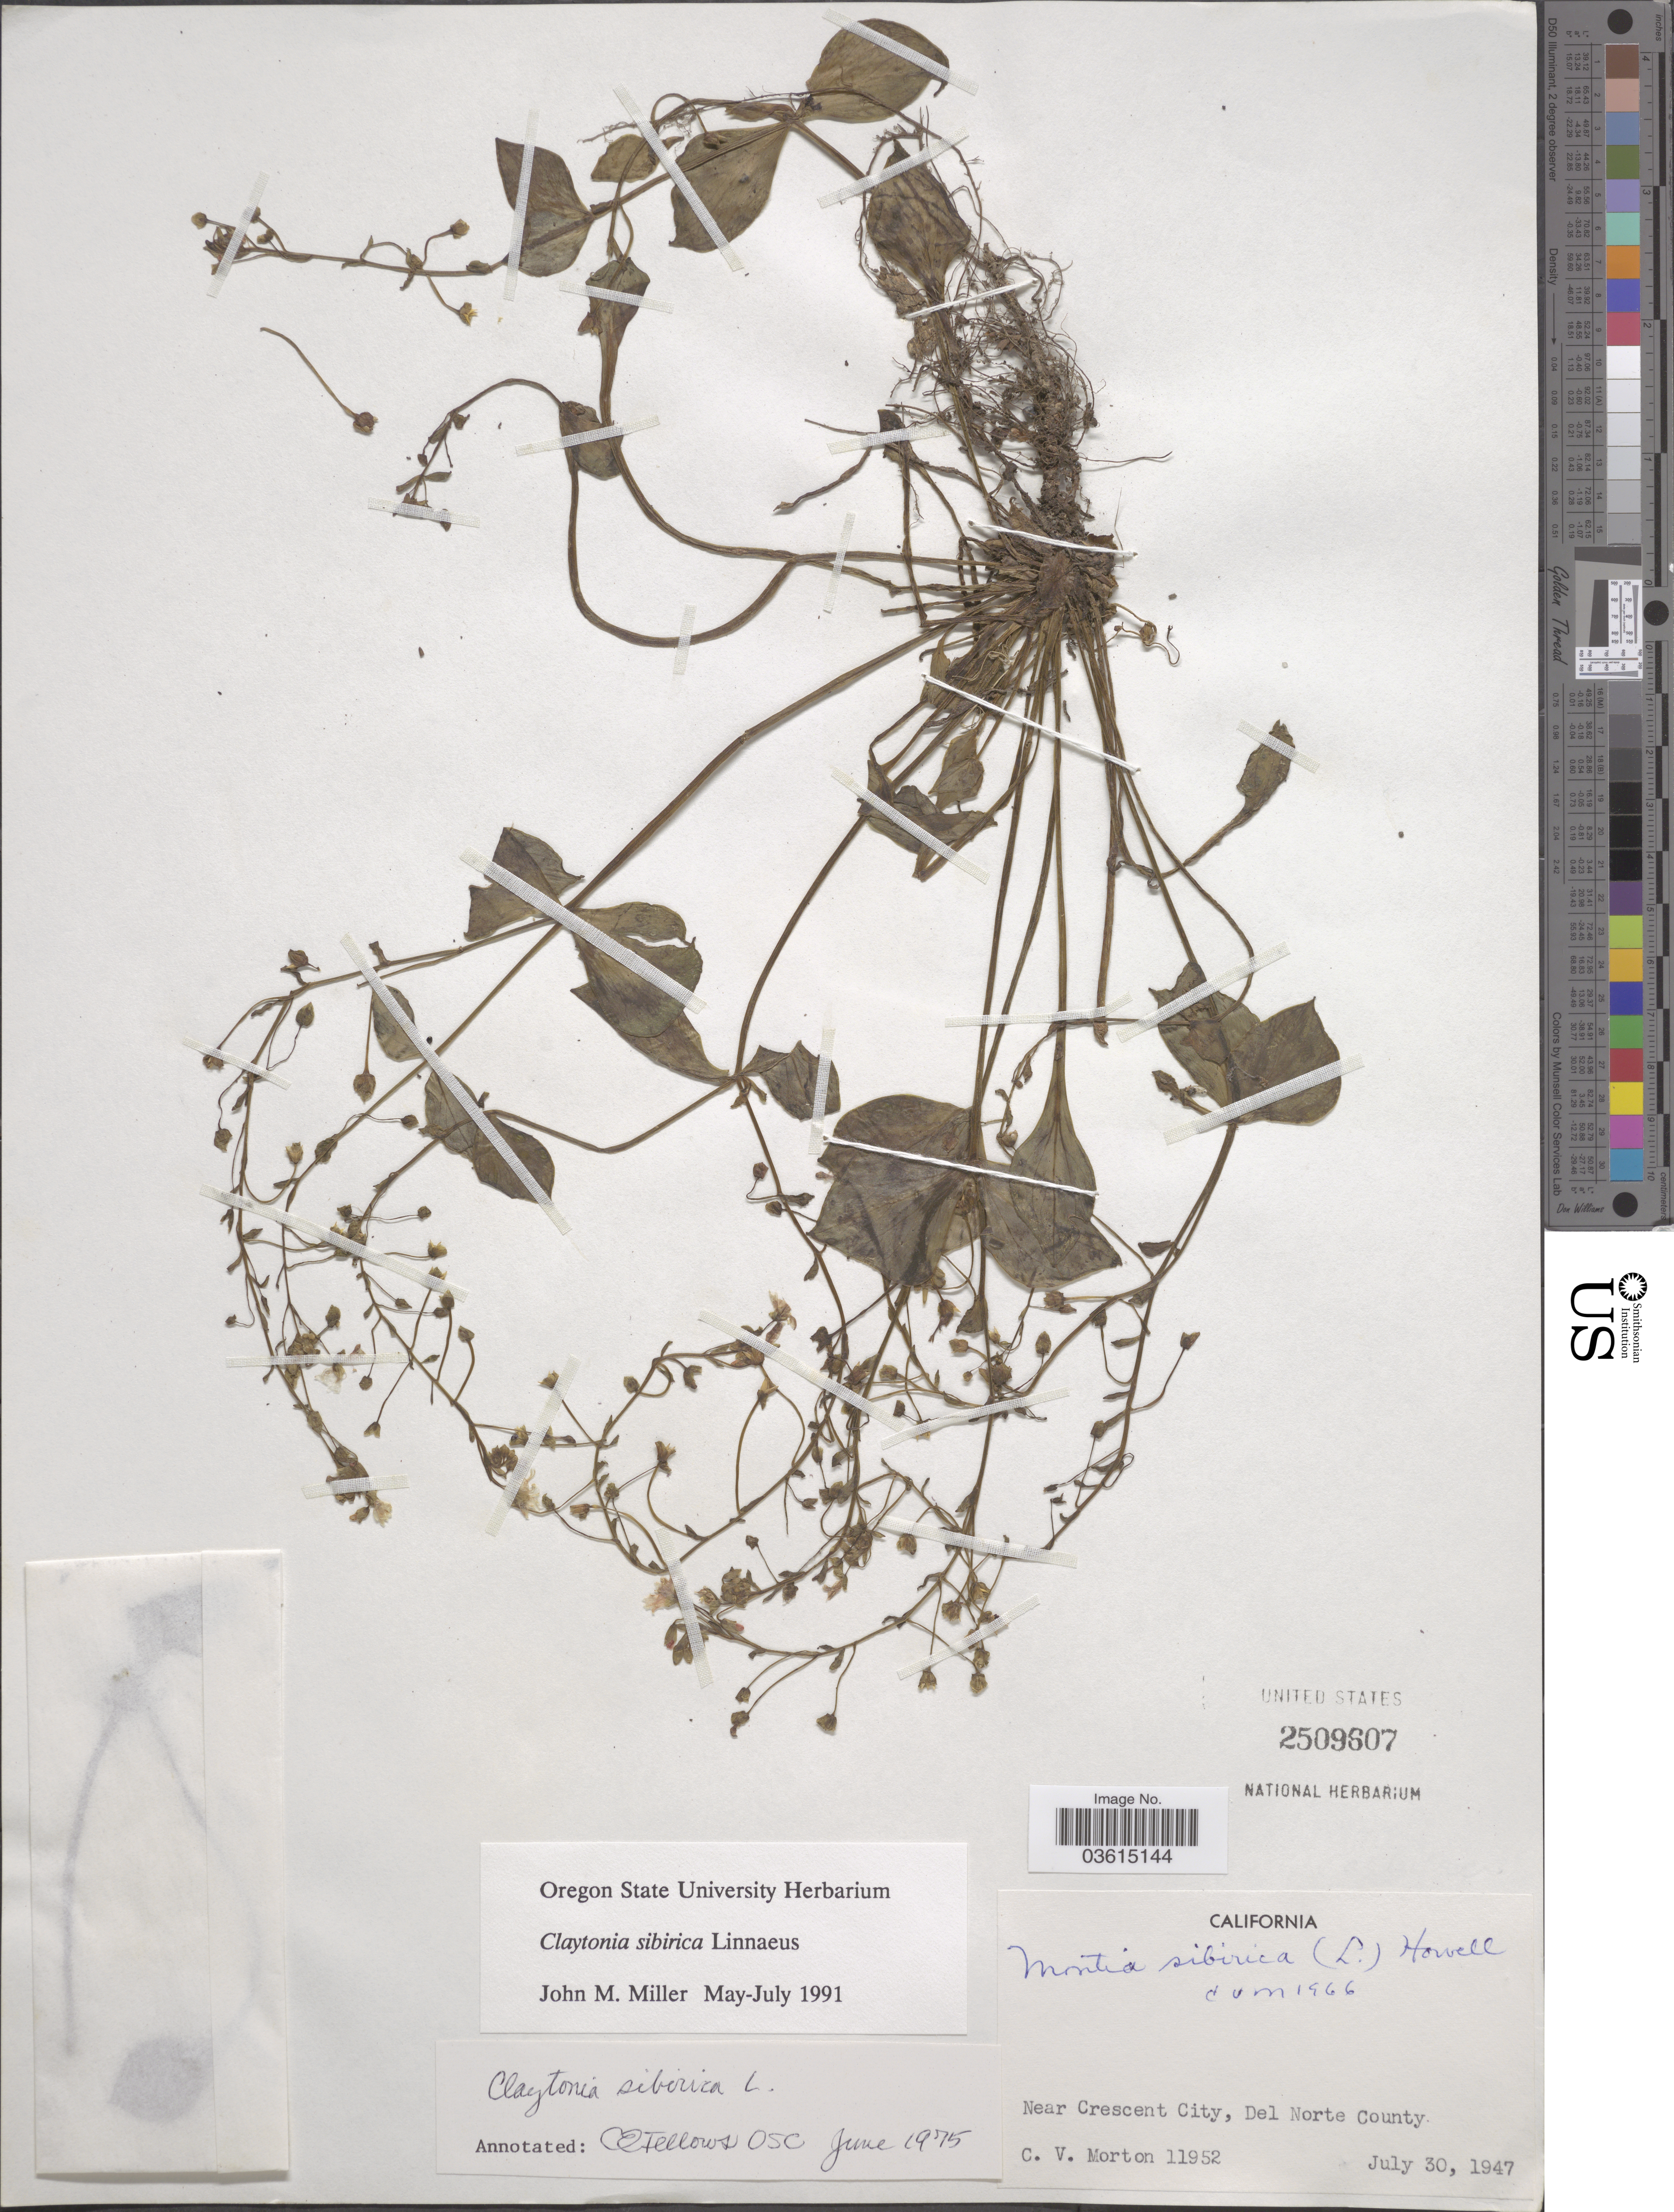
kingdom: Plantae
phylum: Tracheophyta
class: Magnoliopsida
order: Caryophyllales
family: Montiaceae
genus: Claytonia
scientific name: Claytonia sibirica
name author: L.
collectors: C. V. Morton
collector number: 11952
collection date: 1947-07-30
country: United States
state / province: California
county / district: Del Norte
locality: Near Crescent City, Del Norte County.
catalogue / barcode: US 2509607